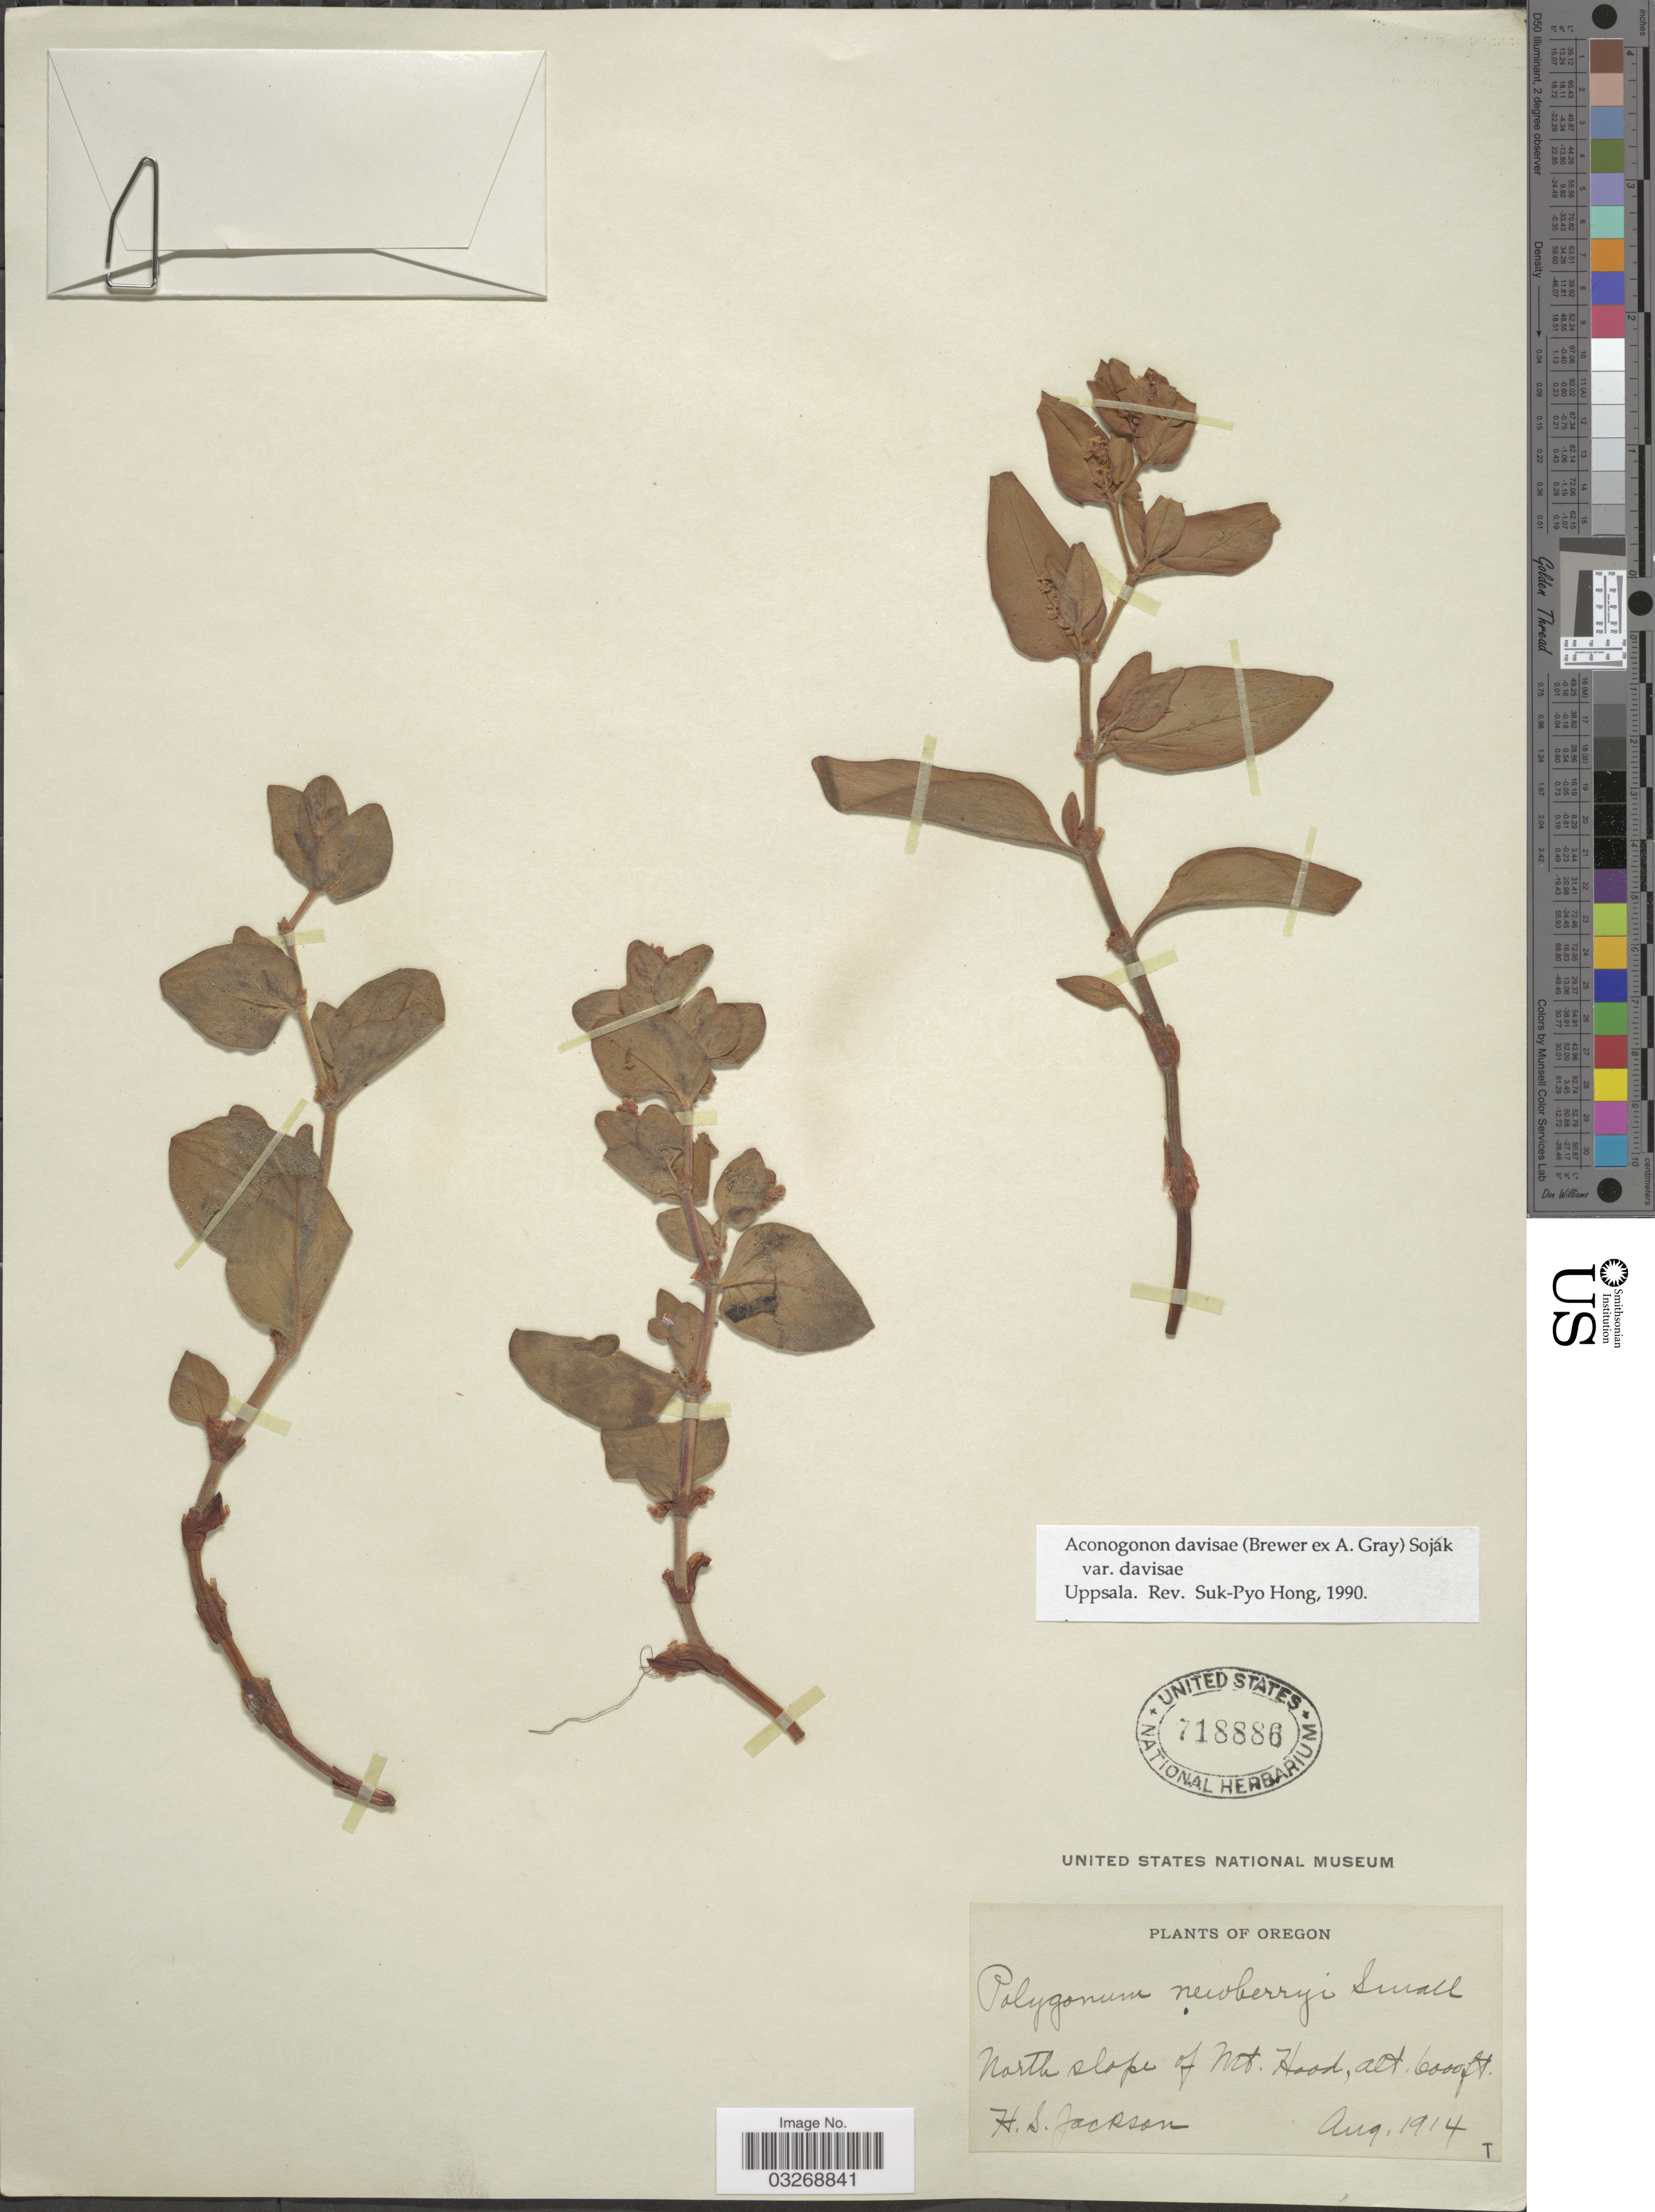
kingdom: Plantae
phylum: Tracheophyta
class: Magnoliopsida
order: Caryophyllales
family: Polygonaceae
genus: Koenigia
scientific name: Koenigia davisiae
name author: (W.H. Brewer ex A. Gray) T.M. Schust. & Reveal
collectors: H. Jackson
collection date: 1914-08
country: United States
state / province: Oregon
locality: North slope of Mt. Hood.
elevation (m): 1829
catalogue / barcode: US 718886